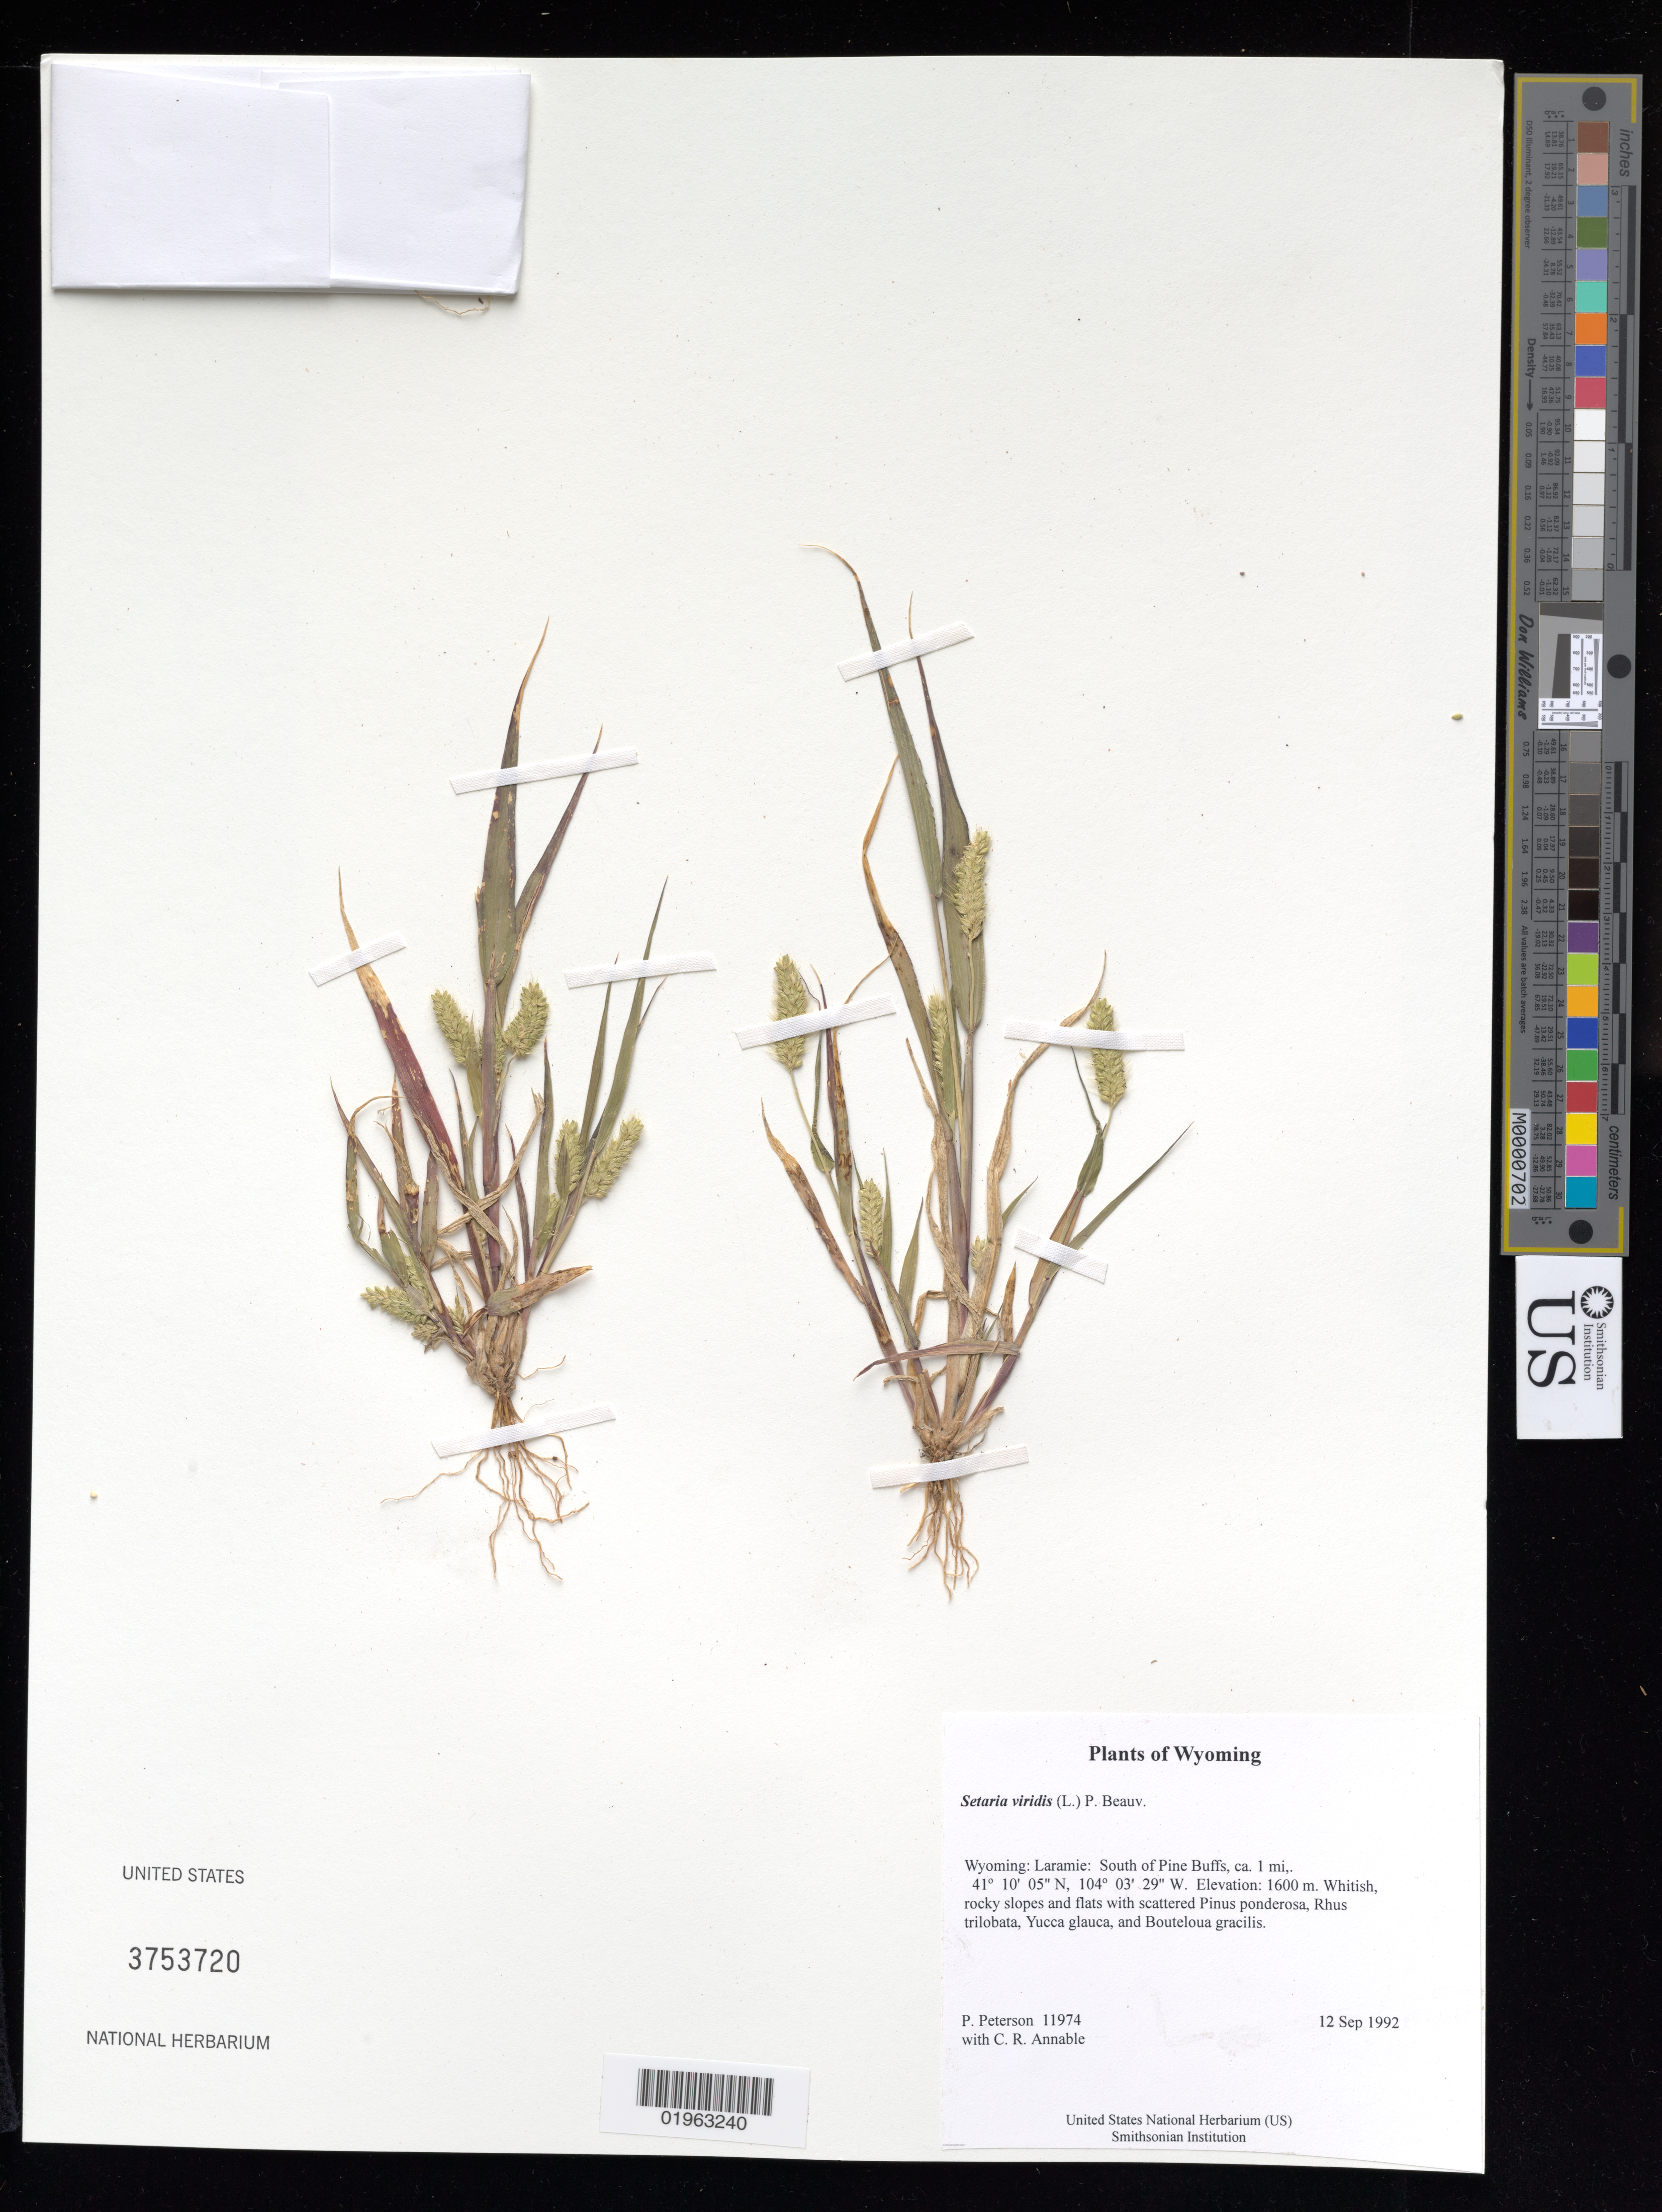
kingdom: Plantae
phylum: Tracheophyta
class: Liliopsida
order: Poales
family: Poaceae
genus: Setaria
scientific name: Setaria viridis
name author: (L.) P. Beauv.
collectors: P. M. Peterson & C. R. Annable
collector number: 11974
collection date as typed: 12 Sep 1992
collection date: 1992-09-12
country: United States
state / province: Wyoming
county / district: Laramie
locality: South of Pine Buffs, ca. 1 mi,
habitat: Whitish, rocky slopes and flats with scattered Pinus ponderosa, Rhus trilobata, Yucca glauca, and Bouteloua gracilis.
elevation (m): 1600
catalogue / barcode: US 3753720